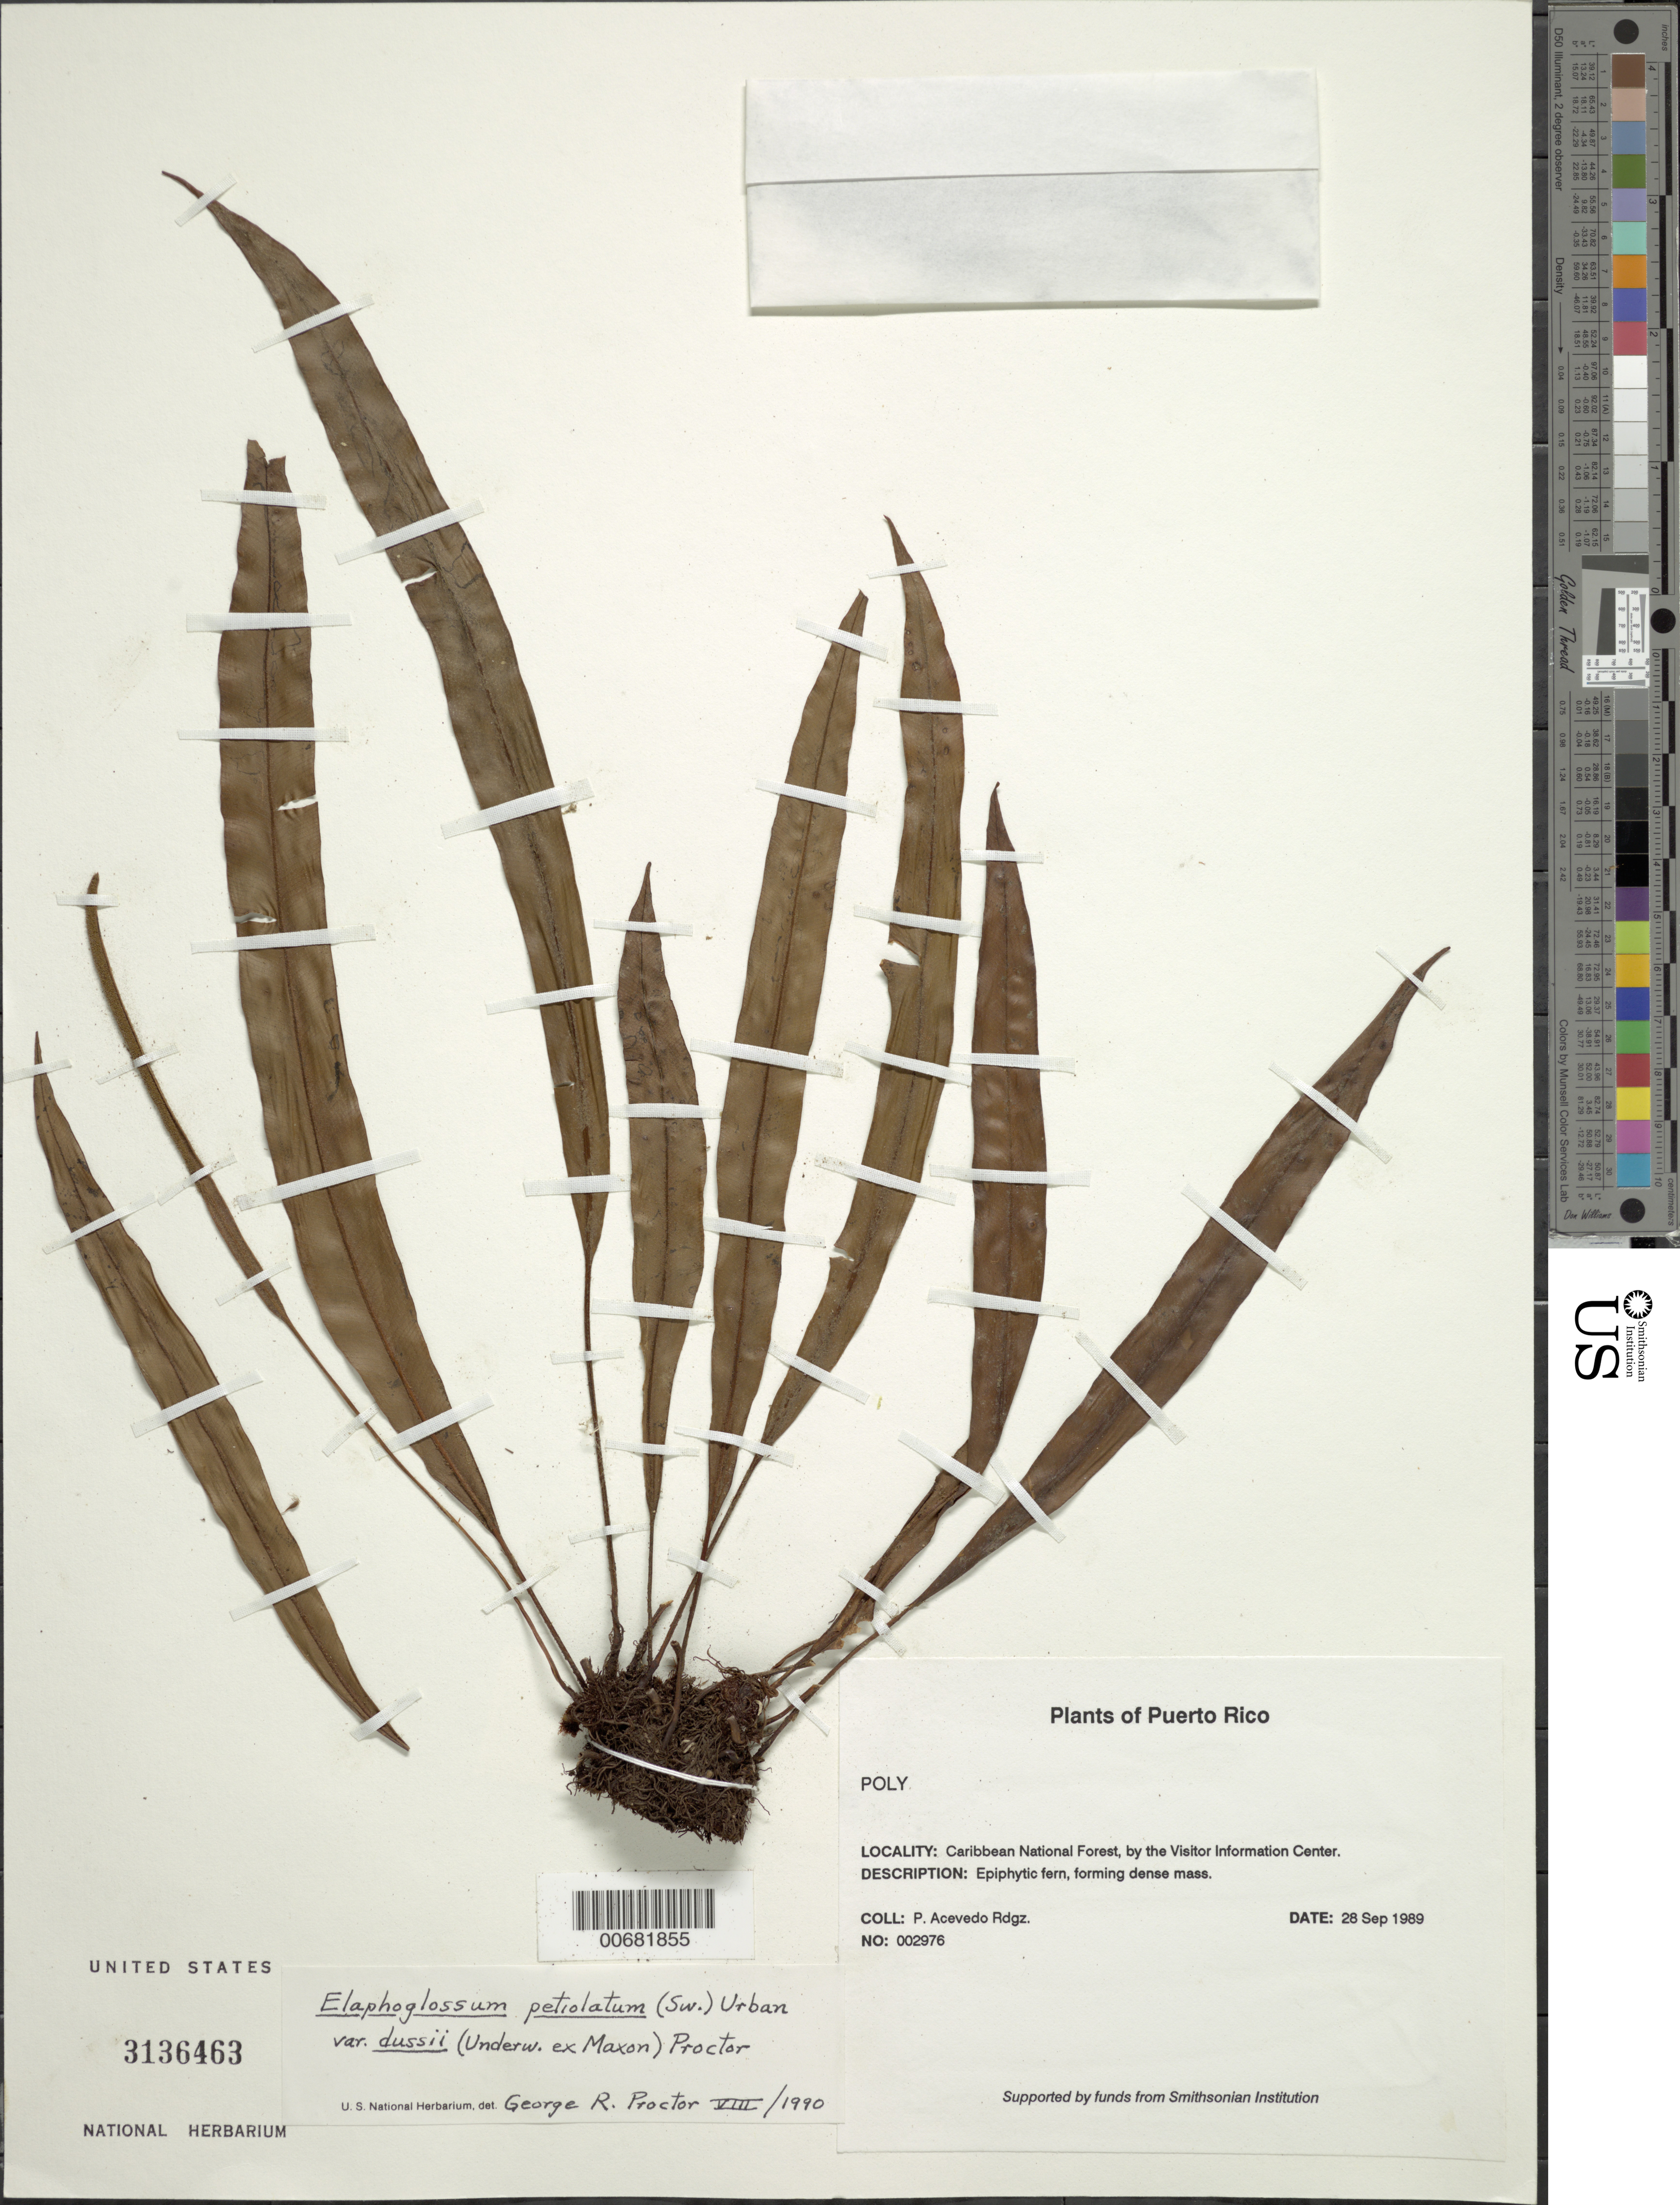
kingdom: Plantae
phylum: Tracheophyta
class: Polypodiopsida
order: Polypodiales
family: Dryopteridaceae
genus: Elaphoglossum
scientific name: Elaphoglossum petiolatum var. dussii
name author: (Underw. ex Maxon) Proctor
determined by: Proctor, G. R.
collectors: P. Acevedo-Rodr.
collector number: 2976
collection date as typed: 28 Sep 1989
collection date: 1989-09-28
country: Puerto Rico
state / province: Río Grande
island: Puerto Rico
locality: Río Grande; Caribbean National Forest, by the Visitor Information Center.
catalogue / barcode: US 3136463